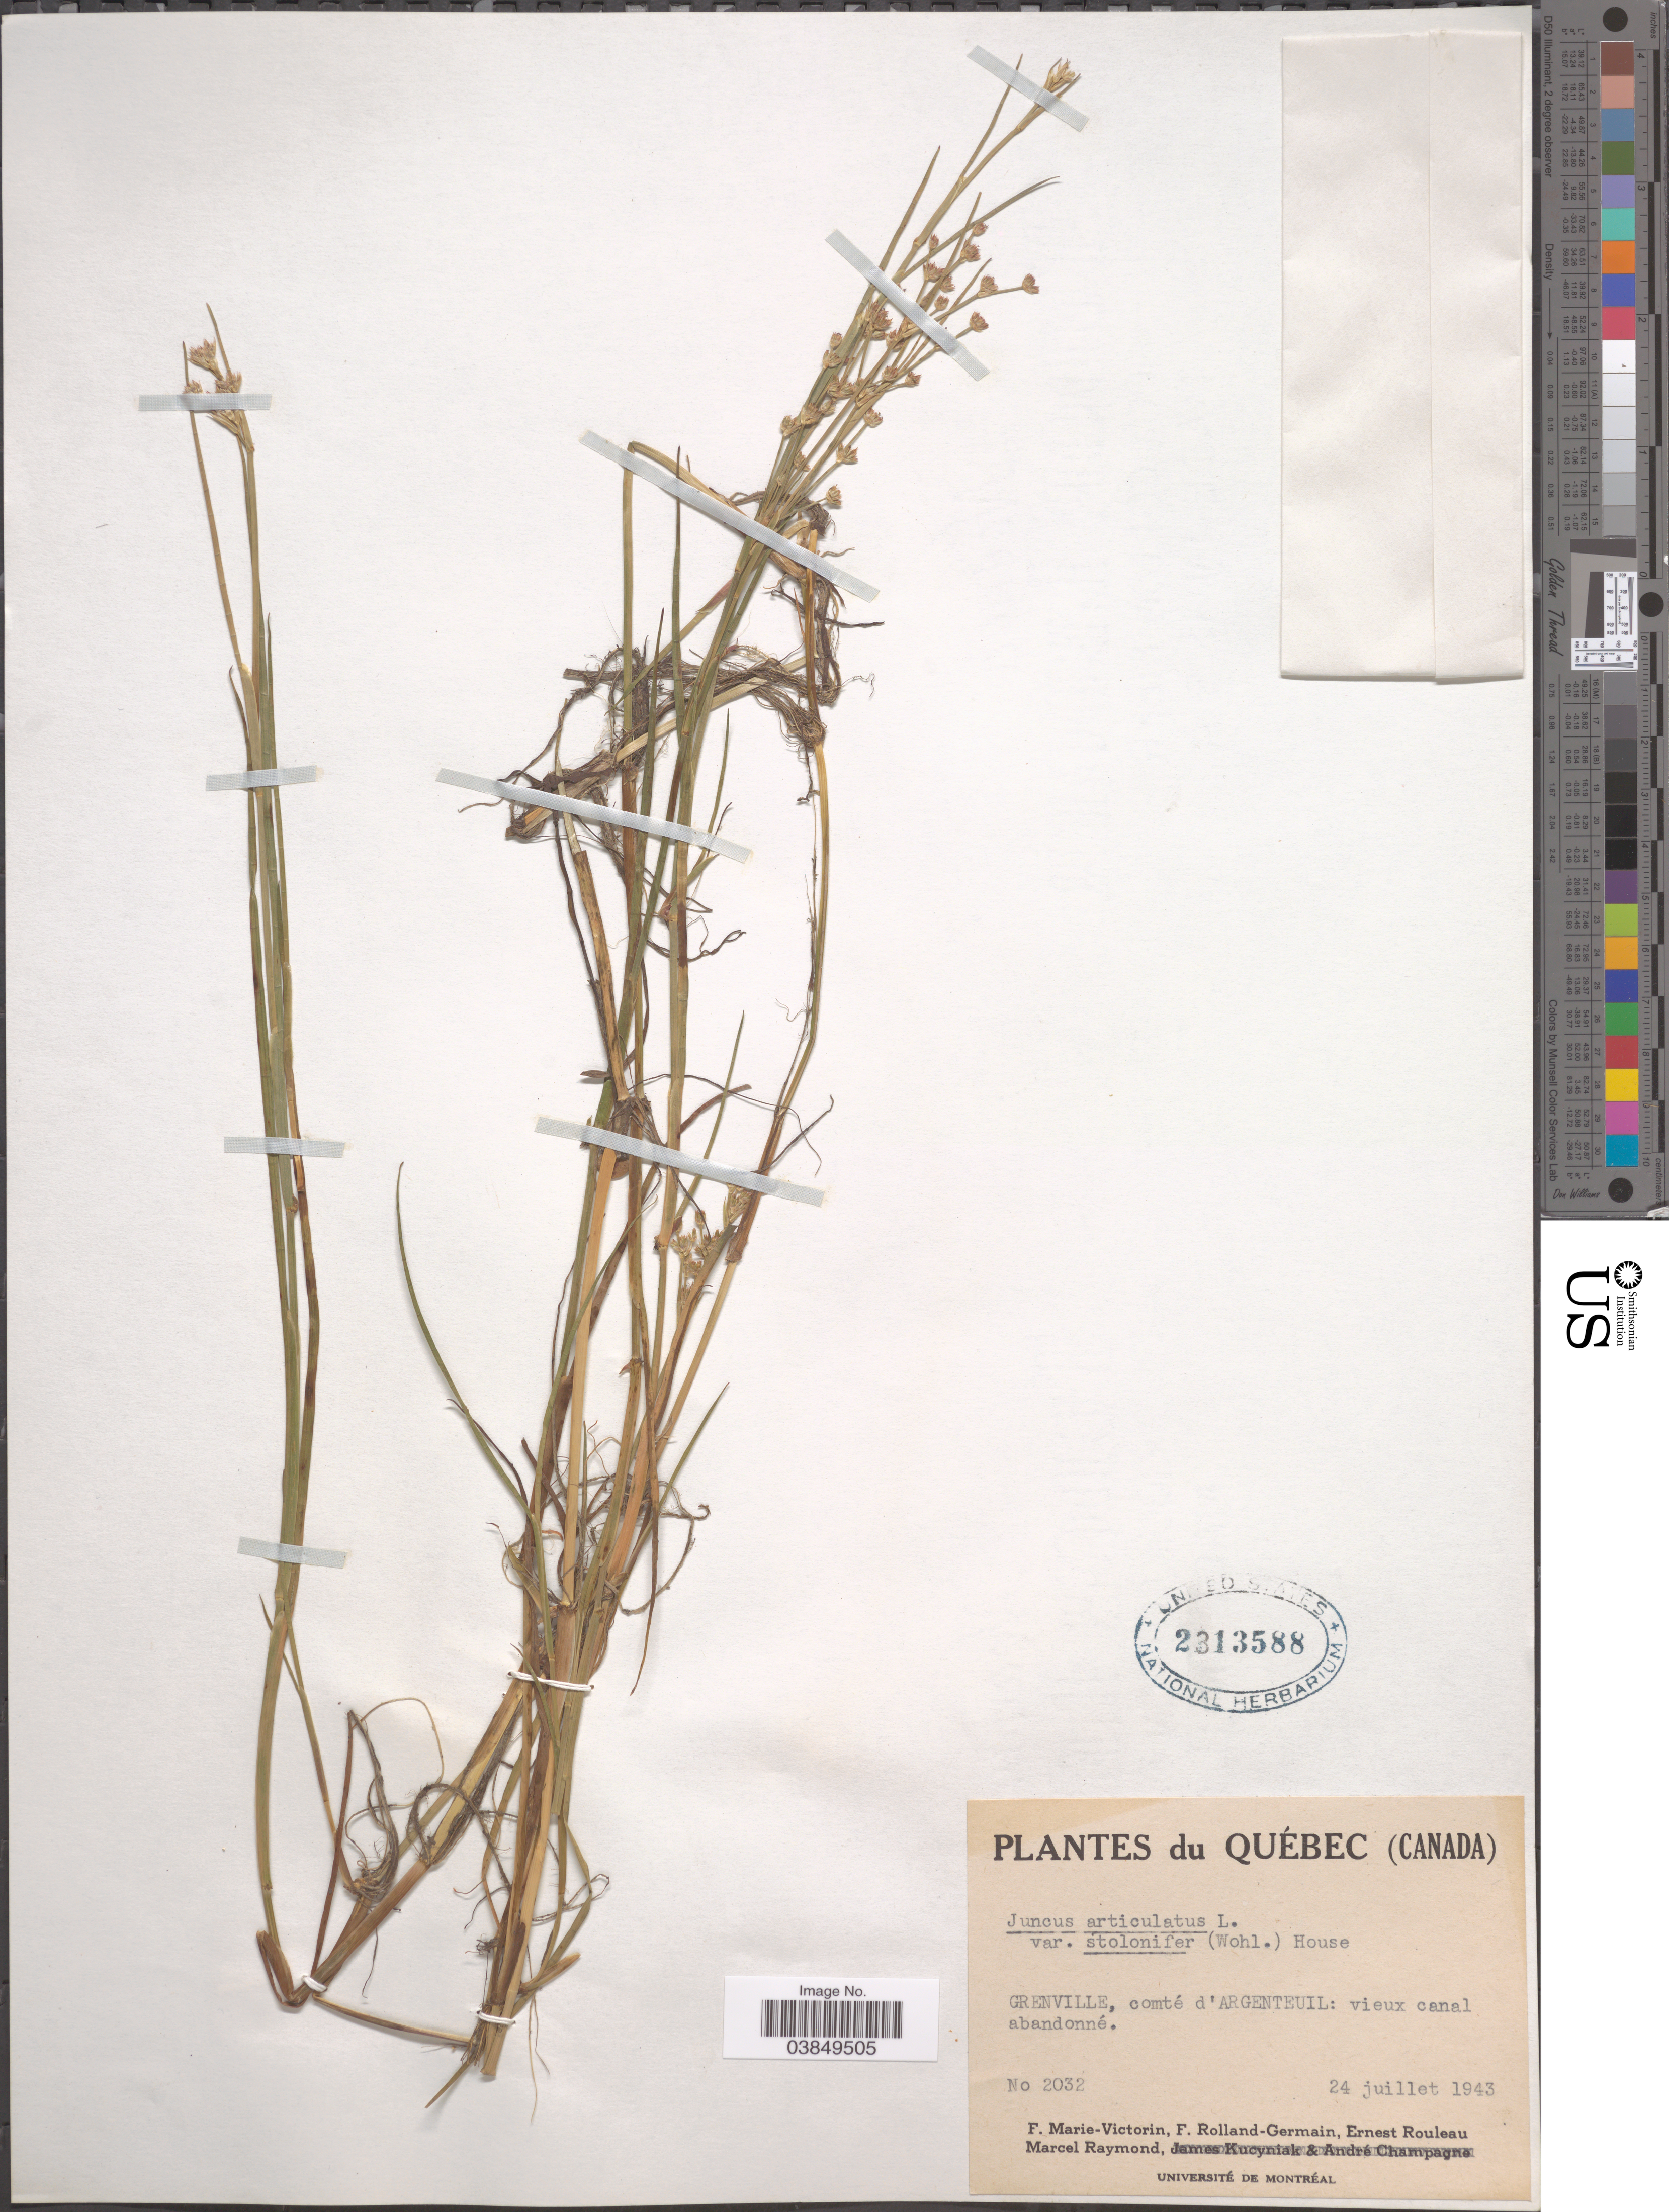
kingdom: Plantae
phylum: Tracheophyta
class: Liliopsida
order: Poales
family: Juncaceae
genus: Juncus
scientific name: Juncus articulatus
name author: L.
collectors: F. Marie-Victorin, Rolland-Germain, J. Rouleau & M. Raymond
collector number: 2032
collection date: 1943-07-24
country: Canada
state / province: Quebec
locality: Grenville, comté d'Argenteuil.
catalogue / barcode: US 2313588